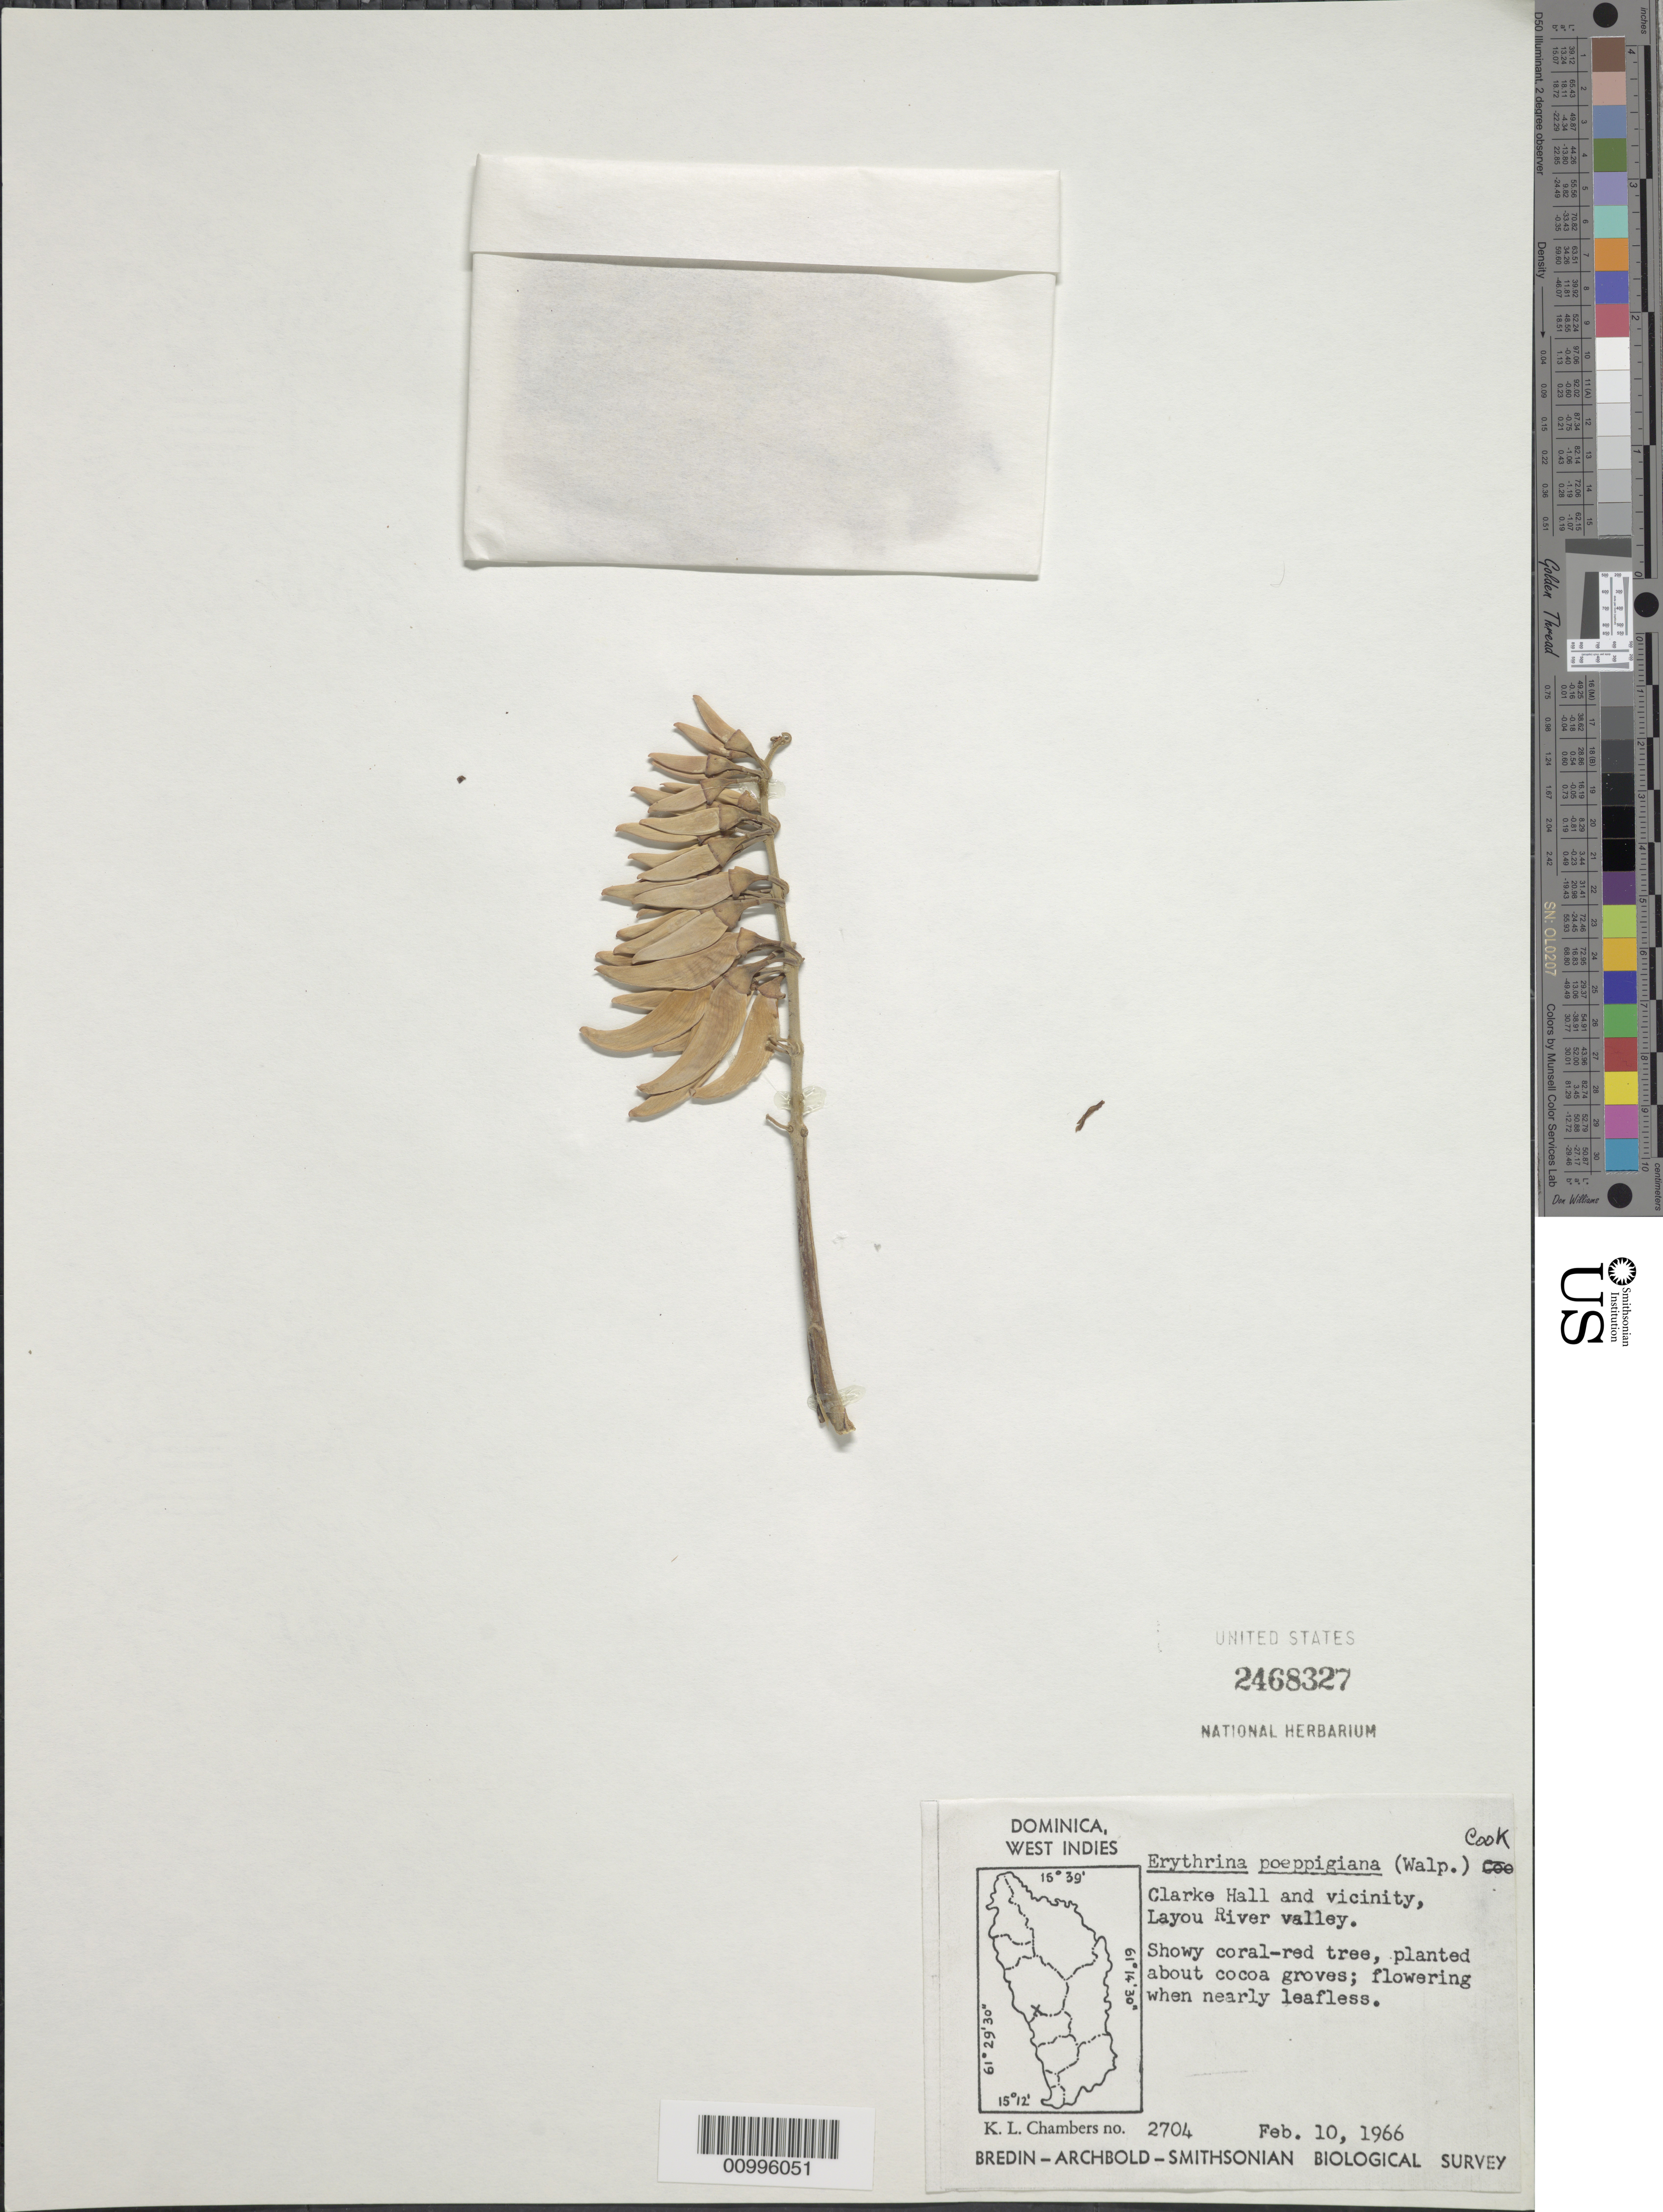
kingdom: Plantae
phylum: Tracheophyta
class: Magnoliopsida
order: Fabales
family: Fabaceae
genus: Erythrina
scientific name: Erythrina poeppigiana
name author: (Walp.) O.F. Cook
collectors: K. L. Chambers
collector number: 2704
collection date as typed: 10 Feb 1966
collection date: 1966-02-10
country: Dominica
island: Dominica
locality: Clarke Hall and vicinity, Layou River valley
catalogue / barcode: US 2468327